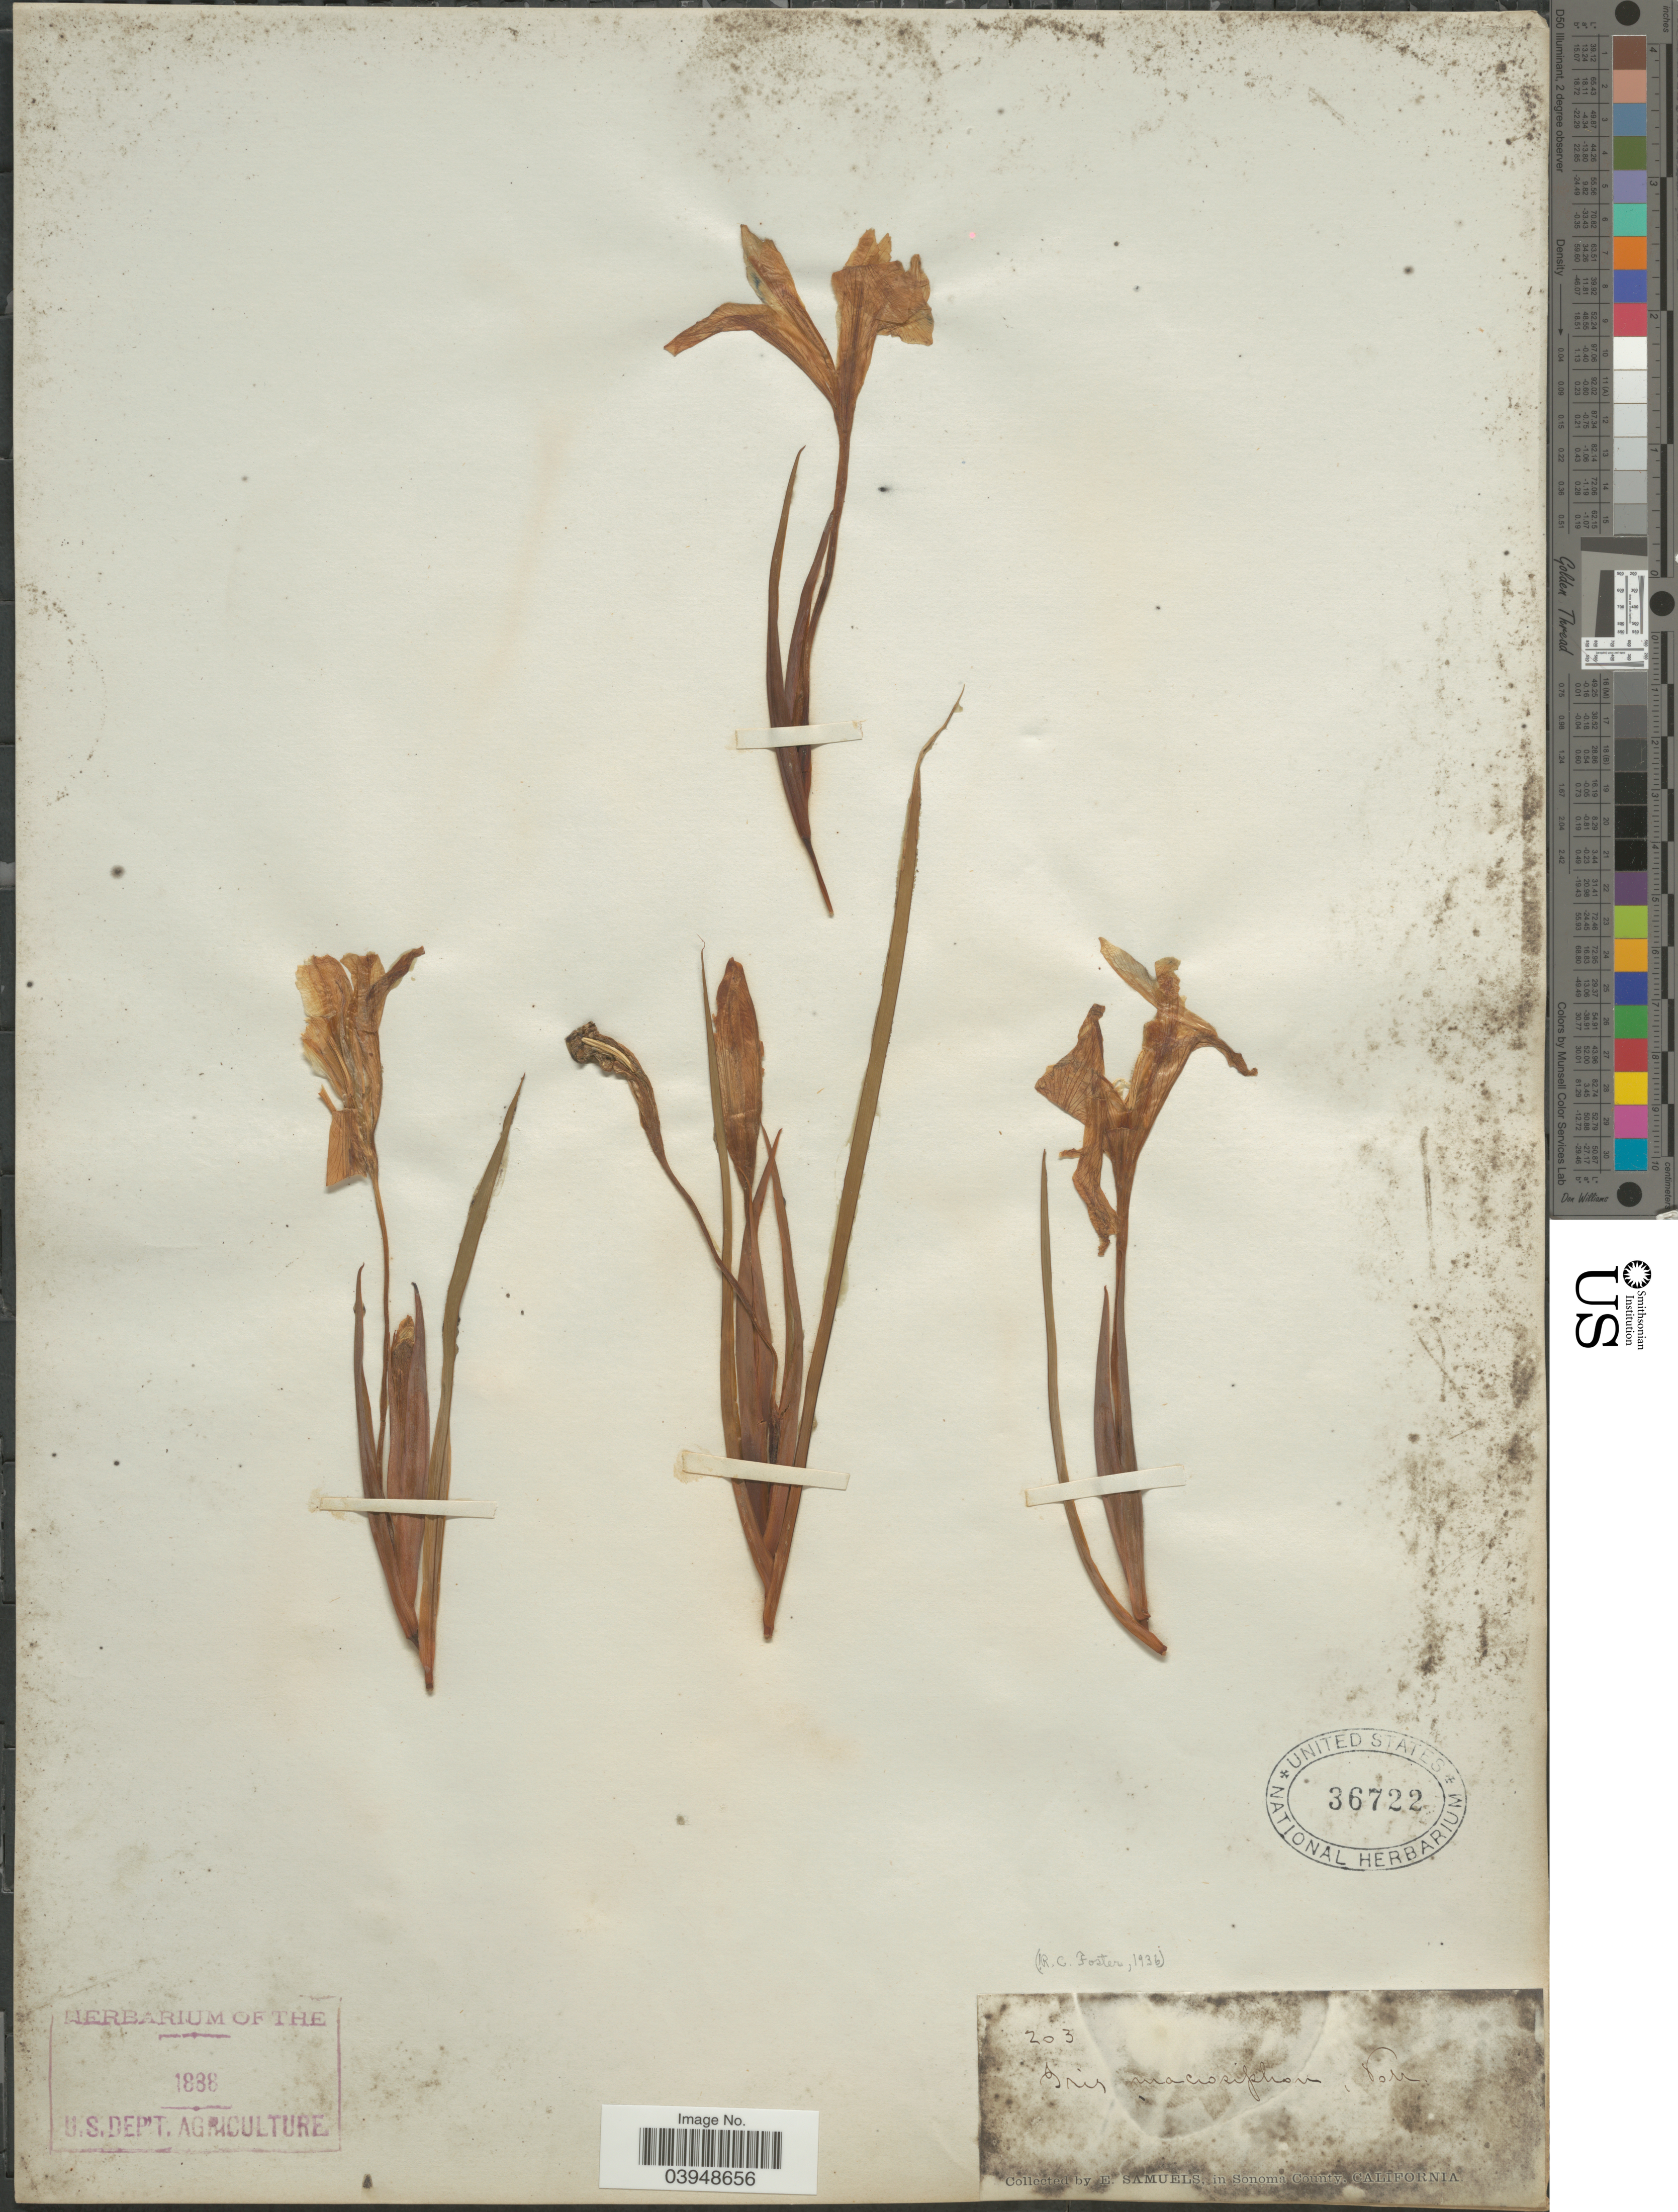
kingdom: Plantae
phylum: Tracheophyta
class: Liliopsida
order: Asparagales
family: Iridaceae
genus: Iris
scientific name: Iris macrosiphon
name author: Torr.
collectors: E. Samuels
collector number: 203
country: United States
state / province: California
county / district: Sonoma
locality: In Sonoma County.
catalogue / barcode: US 36722